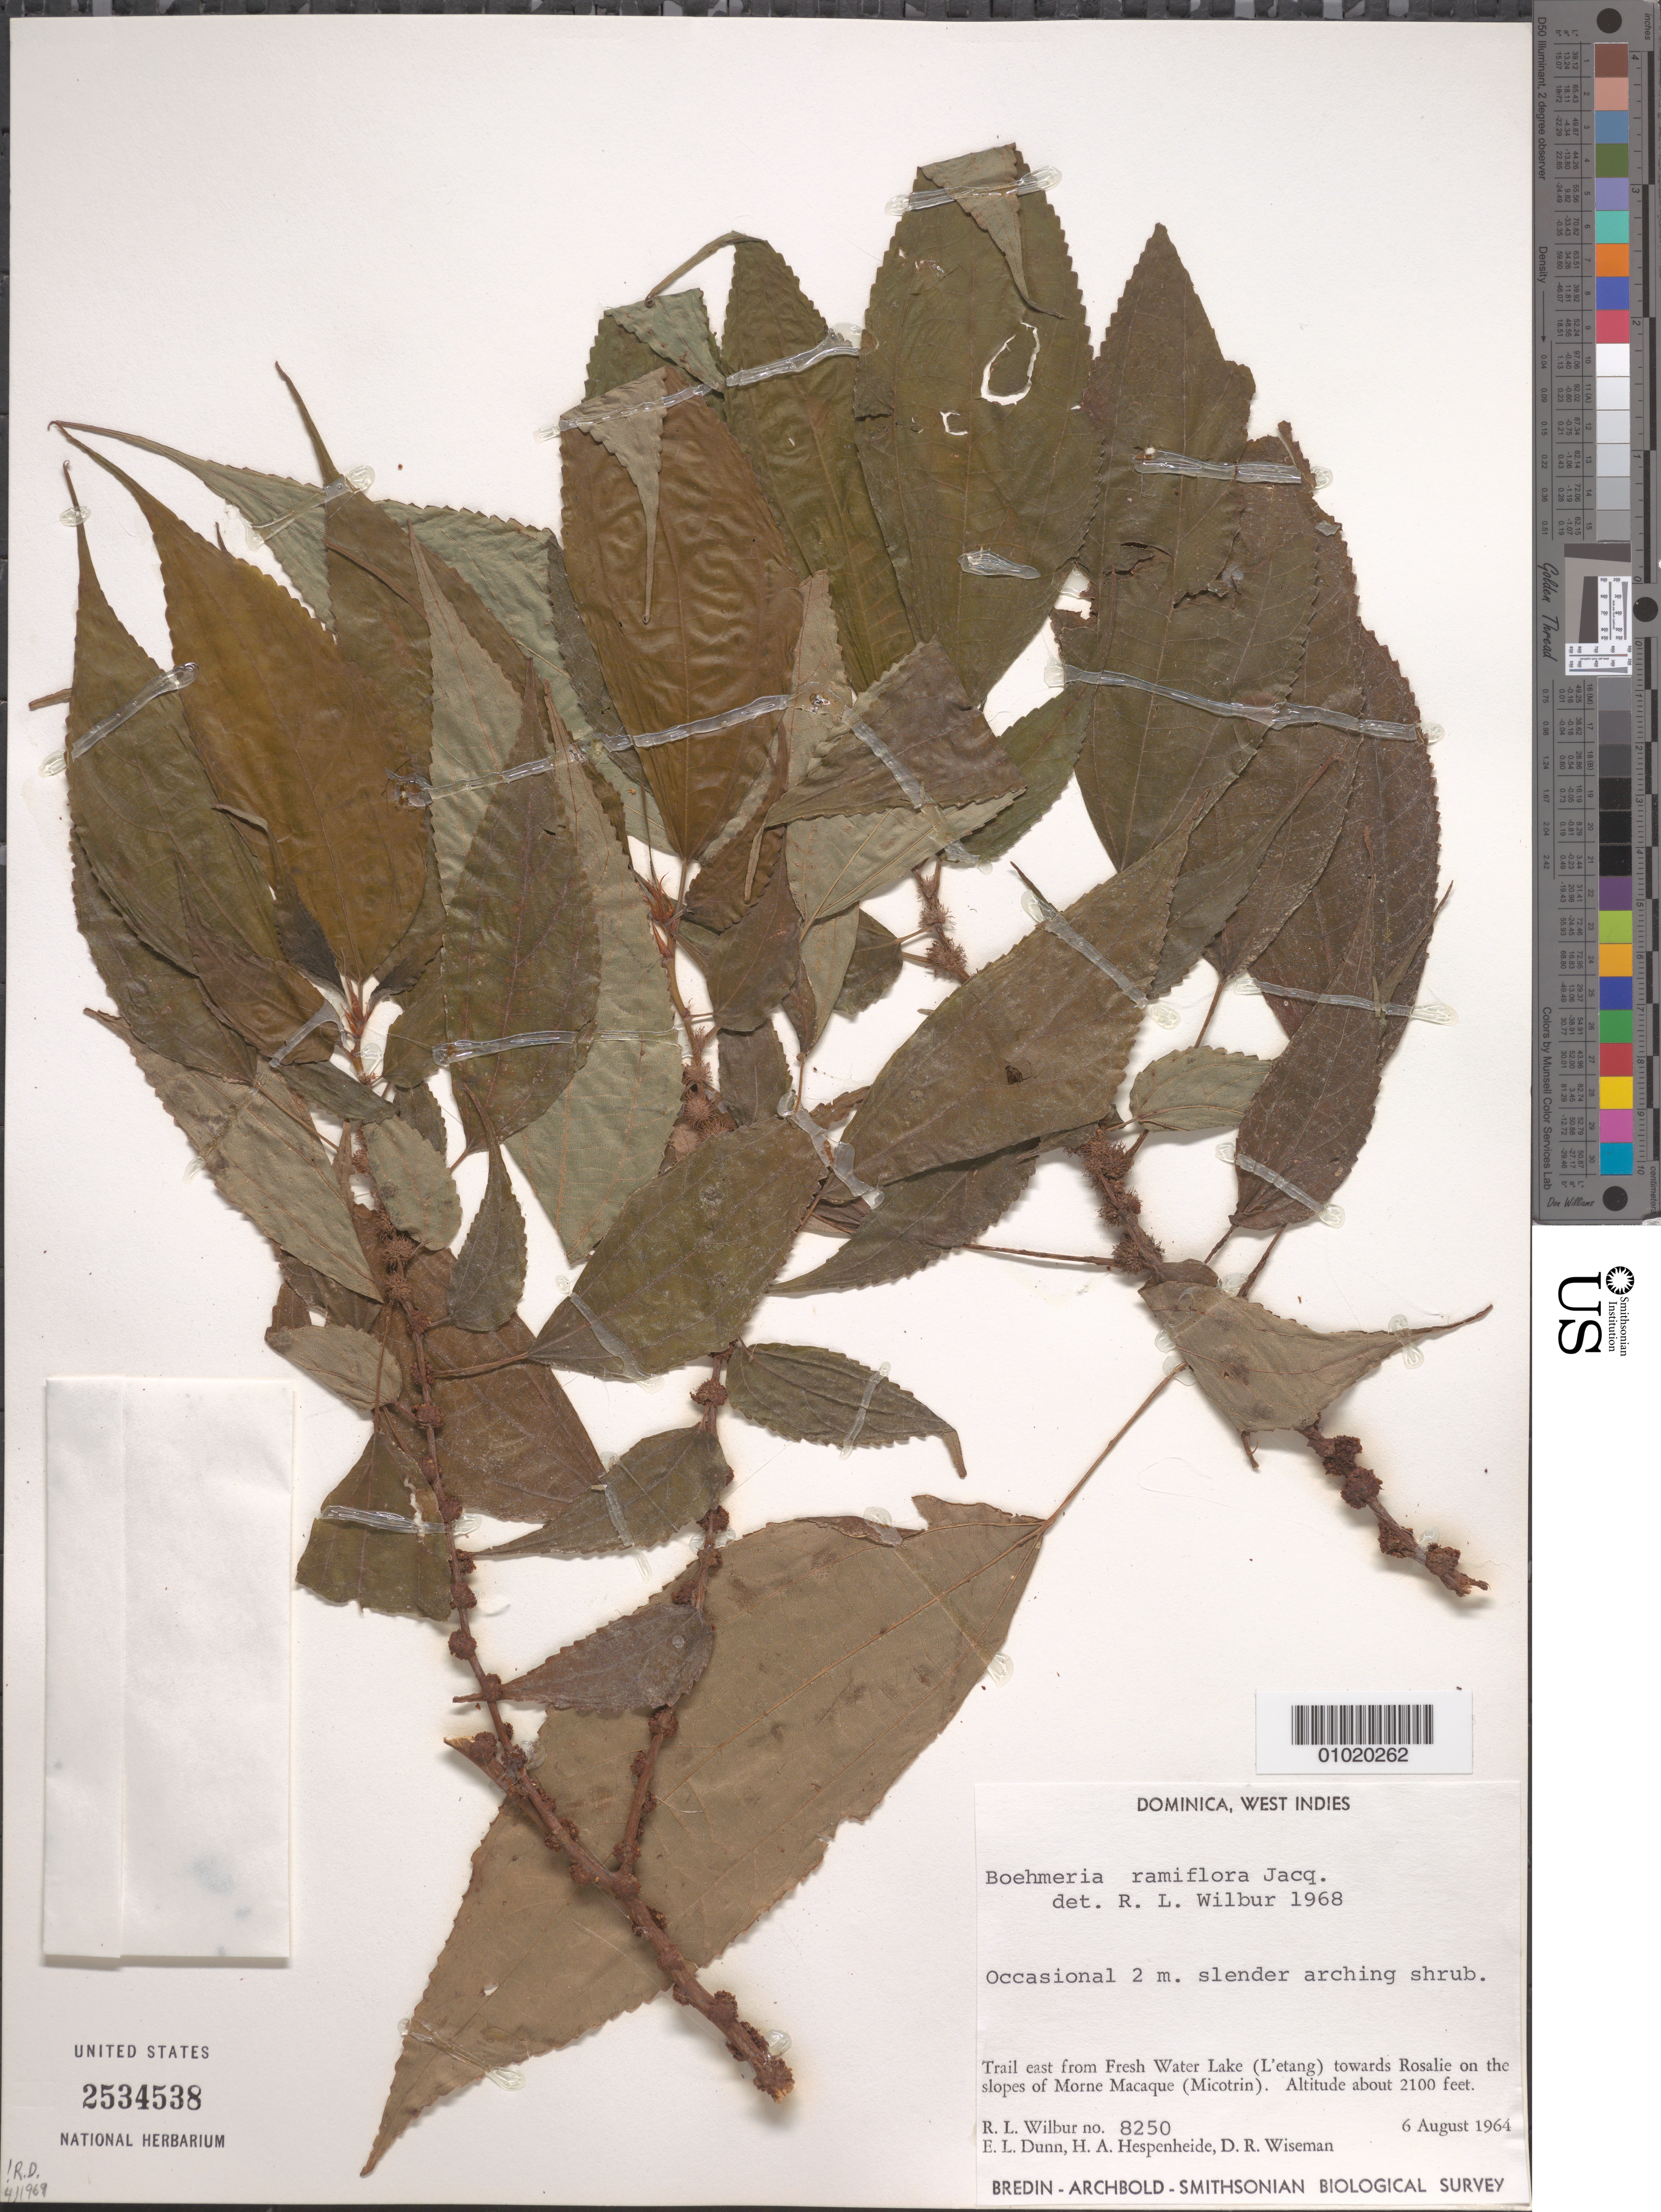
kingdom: Plantae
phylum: Tracheophyta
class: Magnoliopsida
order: Rosales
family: Urticaceae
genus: Boehmeria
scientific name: Boehmeria ramiflora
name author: Jacq.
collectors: R. L. Wilbur, E. Dunn, H. A. Hespenheide & D. R. Wiseman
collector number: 8250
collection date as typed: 06 Aug 1964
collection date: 1964-08-06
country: Dominica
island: Dominica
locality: Trail east from Fresh Water Lake (L'etang) towards Rosalie on the slopes of Morne Macaque (Micotrin).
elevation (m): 640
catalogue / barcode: US 2534538